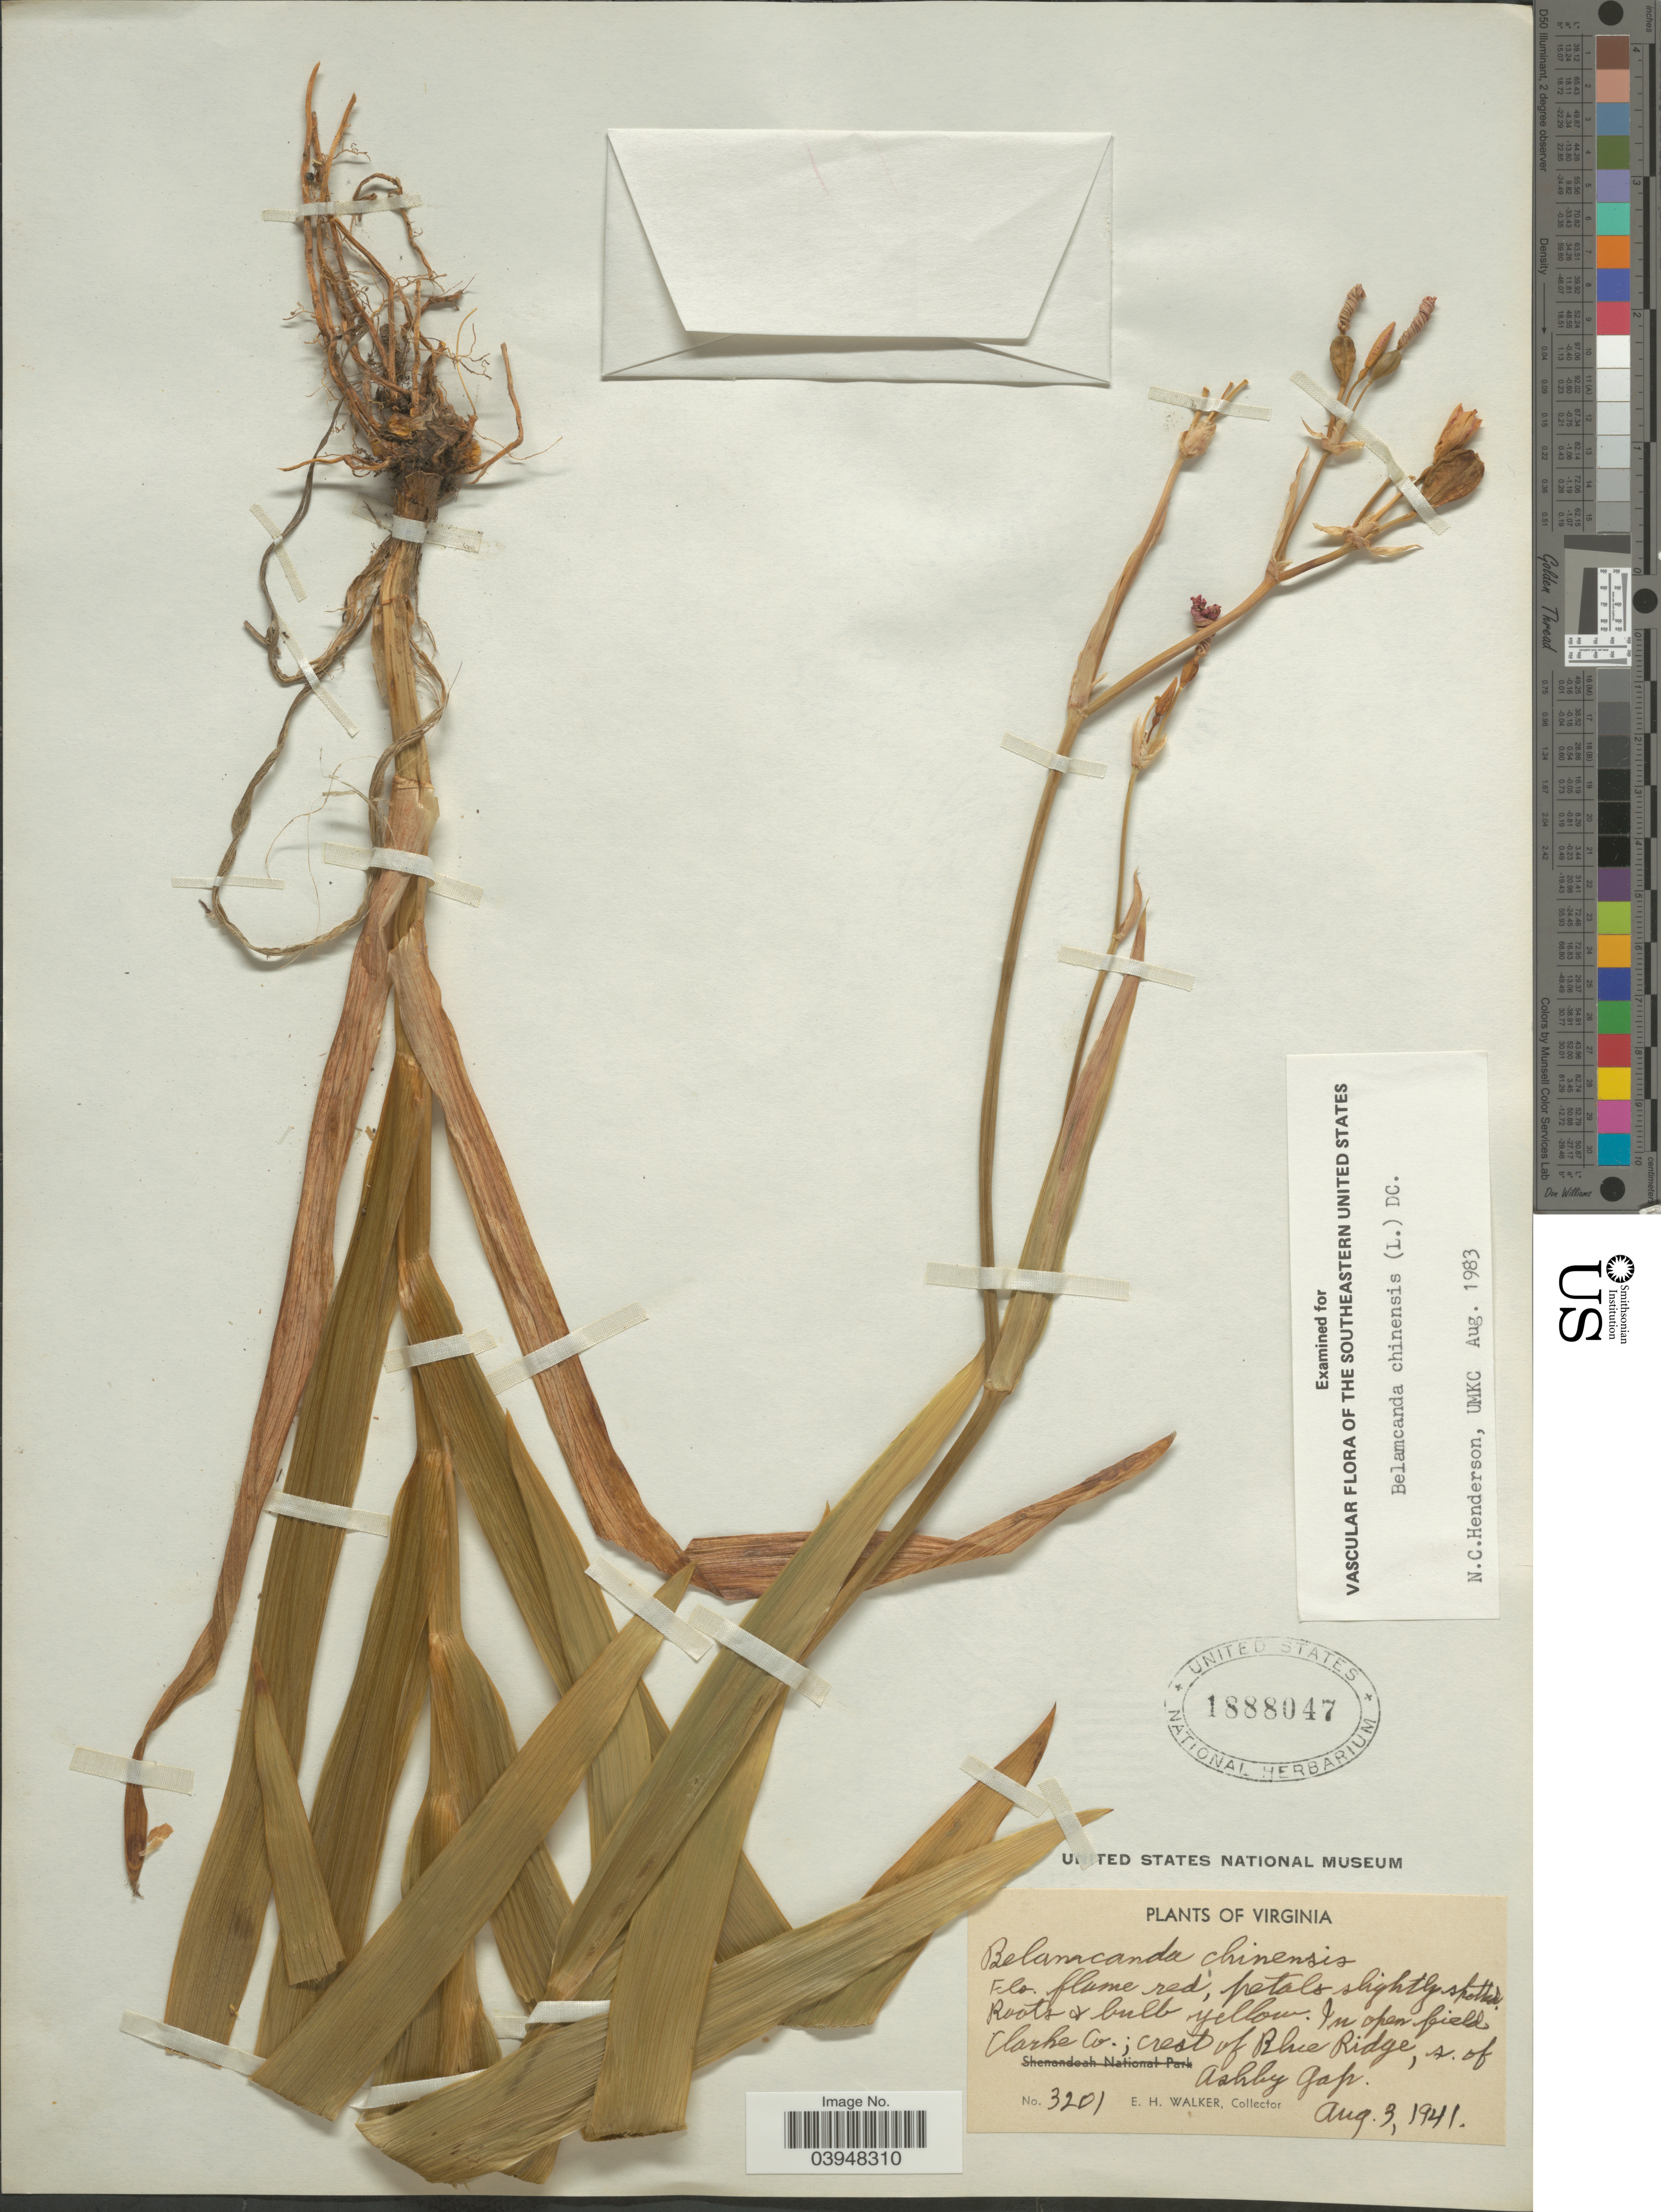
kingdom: Plantae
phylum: Tracheophyta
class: Liliopsida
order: Asparagales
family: Iridaceae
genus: Iris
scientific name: Iris domestica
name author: (L.) Goldblatt & Mabb.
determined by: Strong, Mark T., (BOT), Smithsonian Institution - National Museum of Natural History (UNITED STATES)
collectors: E. H. Walker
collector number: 3201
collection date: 1941-08-03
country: United States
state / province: Virginia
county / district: Clarke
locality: Clarke Co.; crest of Blue Ridge, s. of Ashley Gap.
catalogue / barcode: US 1888047